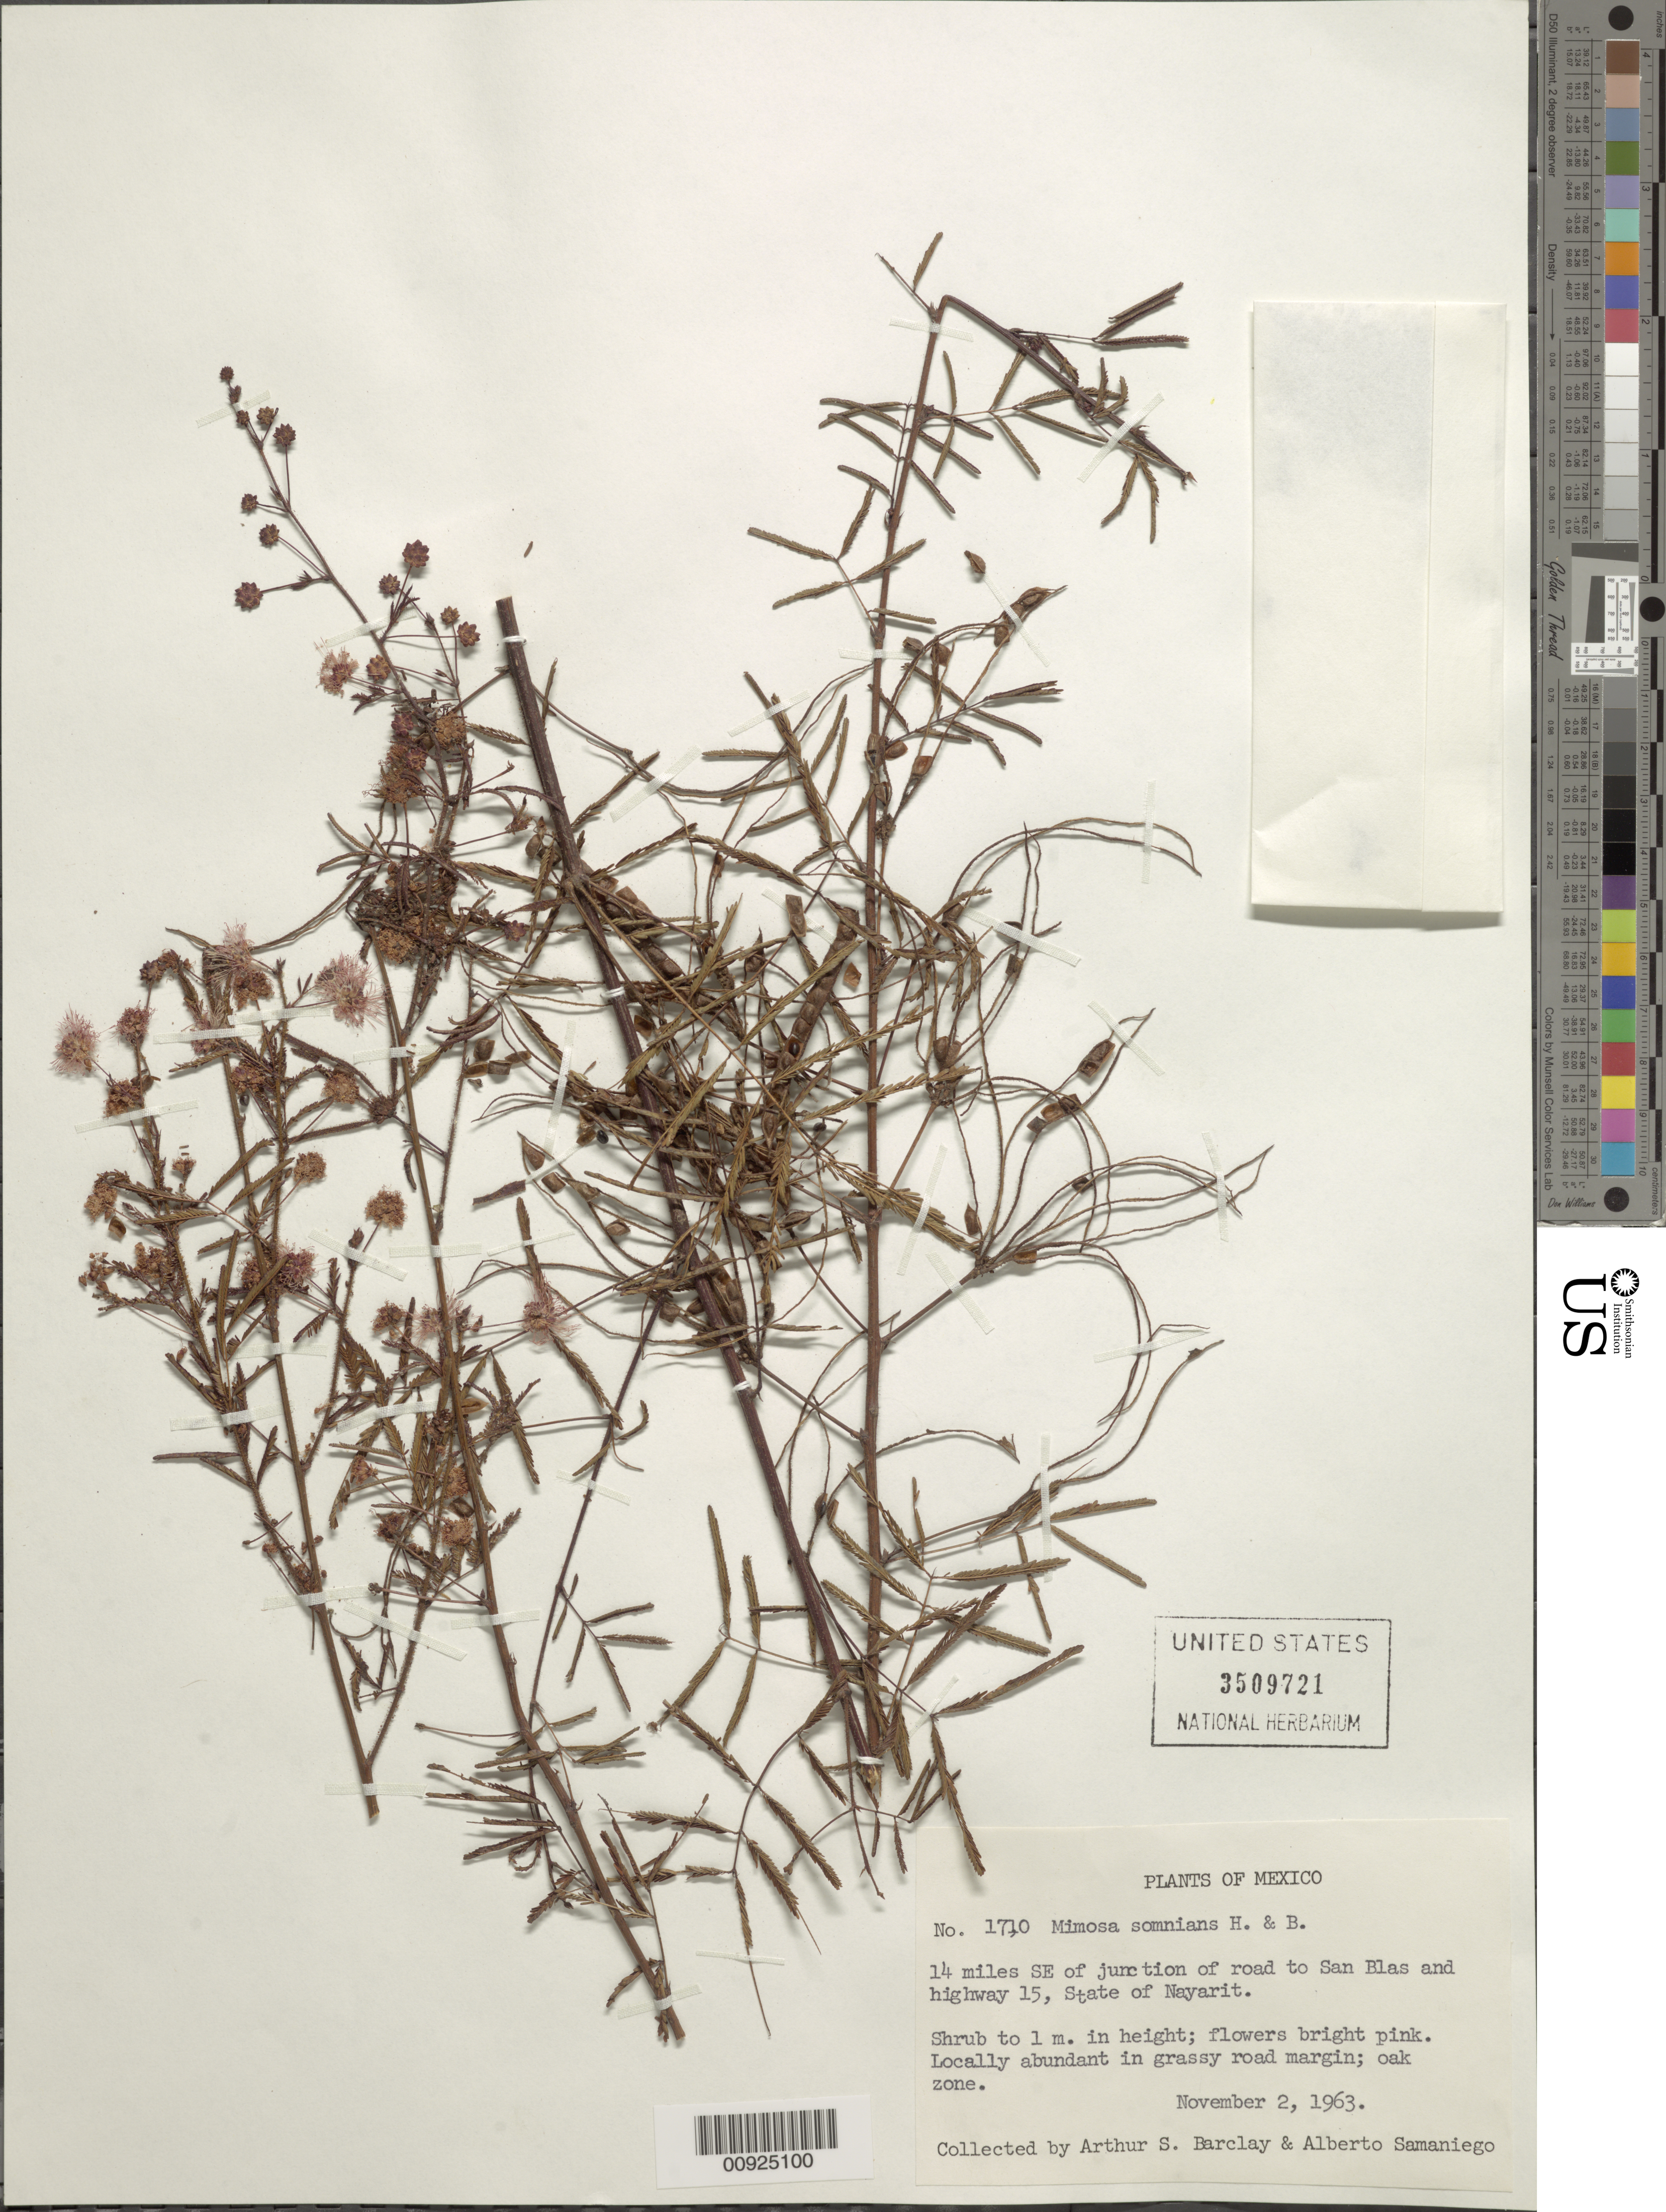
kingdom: Plantae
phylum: Tracheophyta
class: Magnoliopsida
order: Fabales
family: Fabaceae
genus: Mimosa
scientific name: Mimosa somnians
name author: Humb. & Bonpl. ex Willd.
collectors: A. S. Barclay & A. V. Samaniego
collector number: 1710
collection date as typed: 02 Nov 1963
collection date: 1963-11-02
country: Mexico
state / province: Nayarit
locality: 14 miles SE of junction of road to San Blas and highway 15, State of Nayarit.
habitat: Locally abundant in grassy road margin; oak zone.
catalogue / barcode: US 3509721